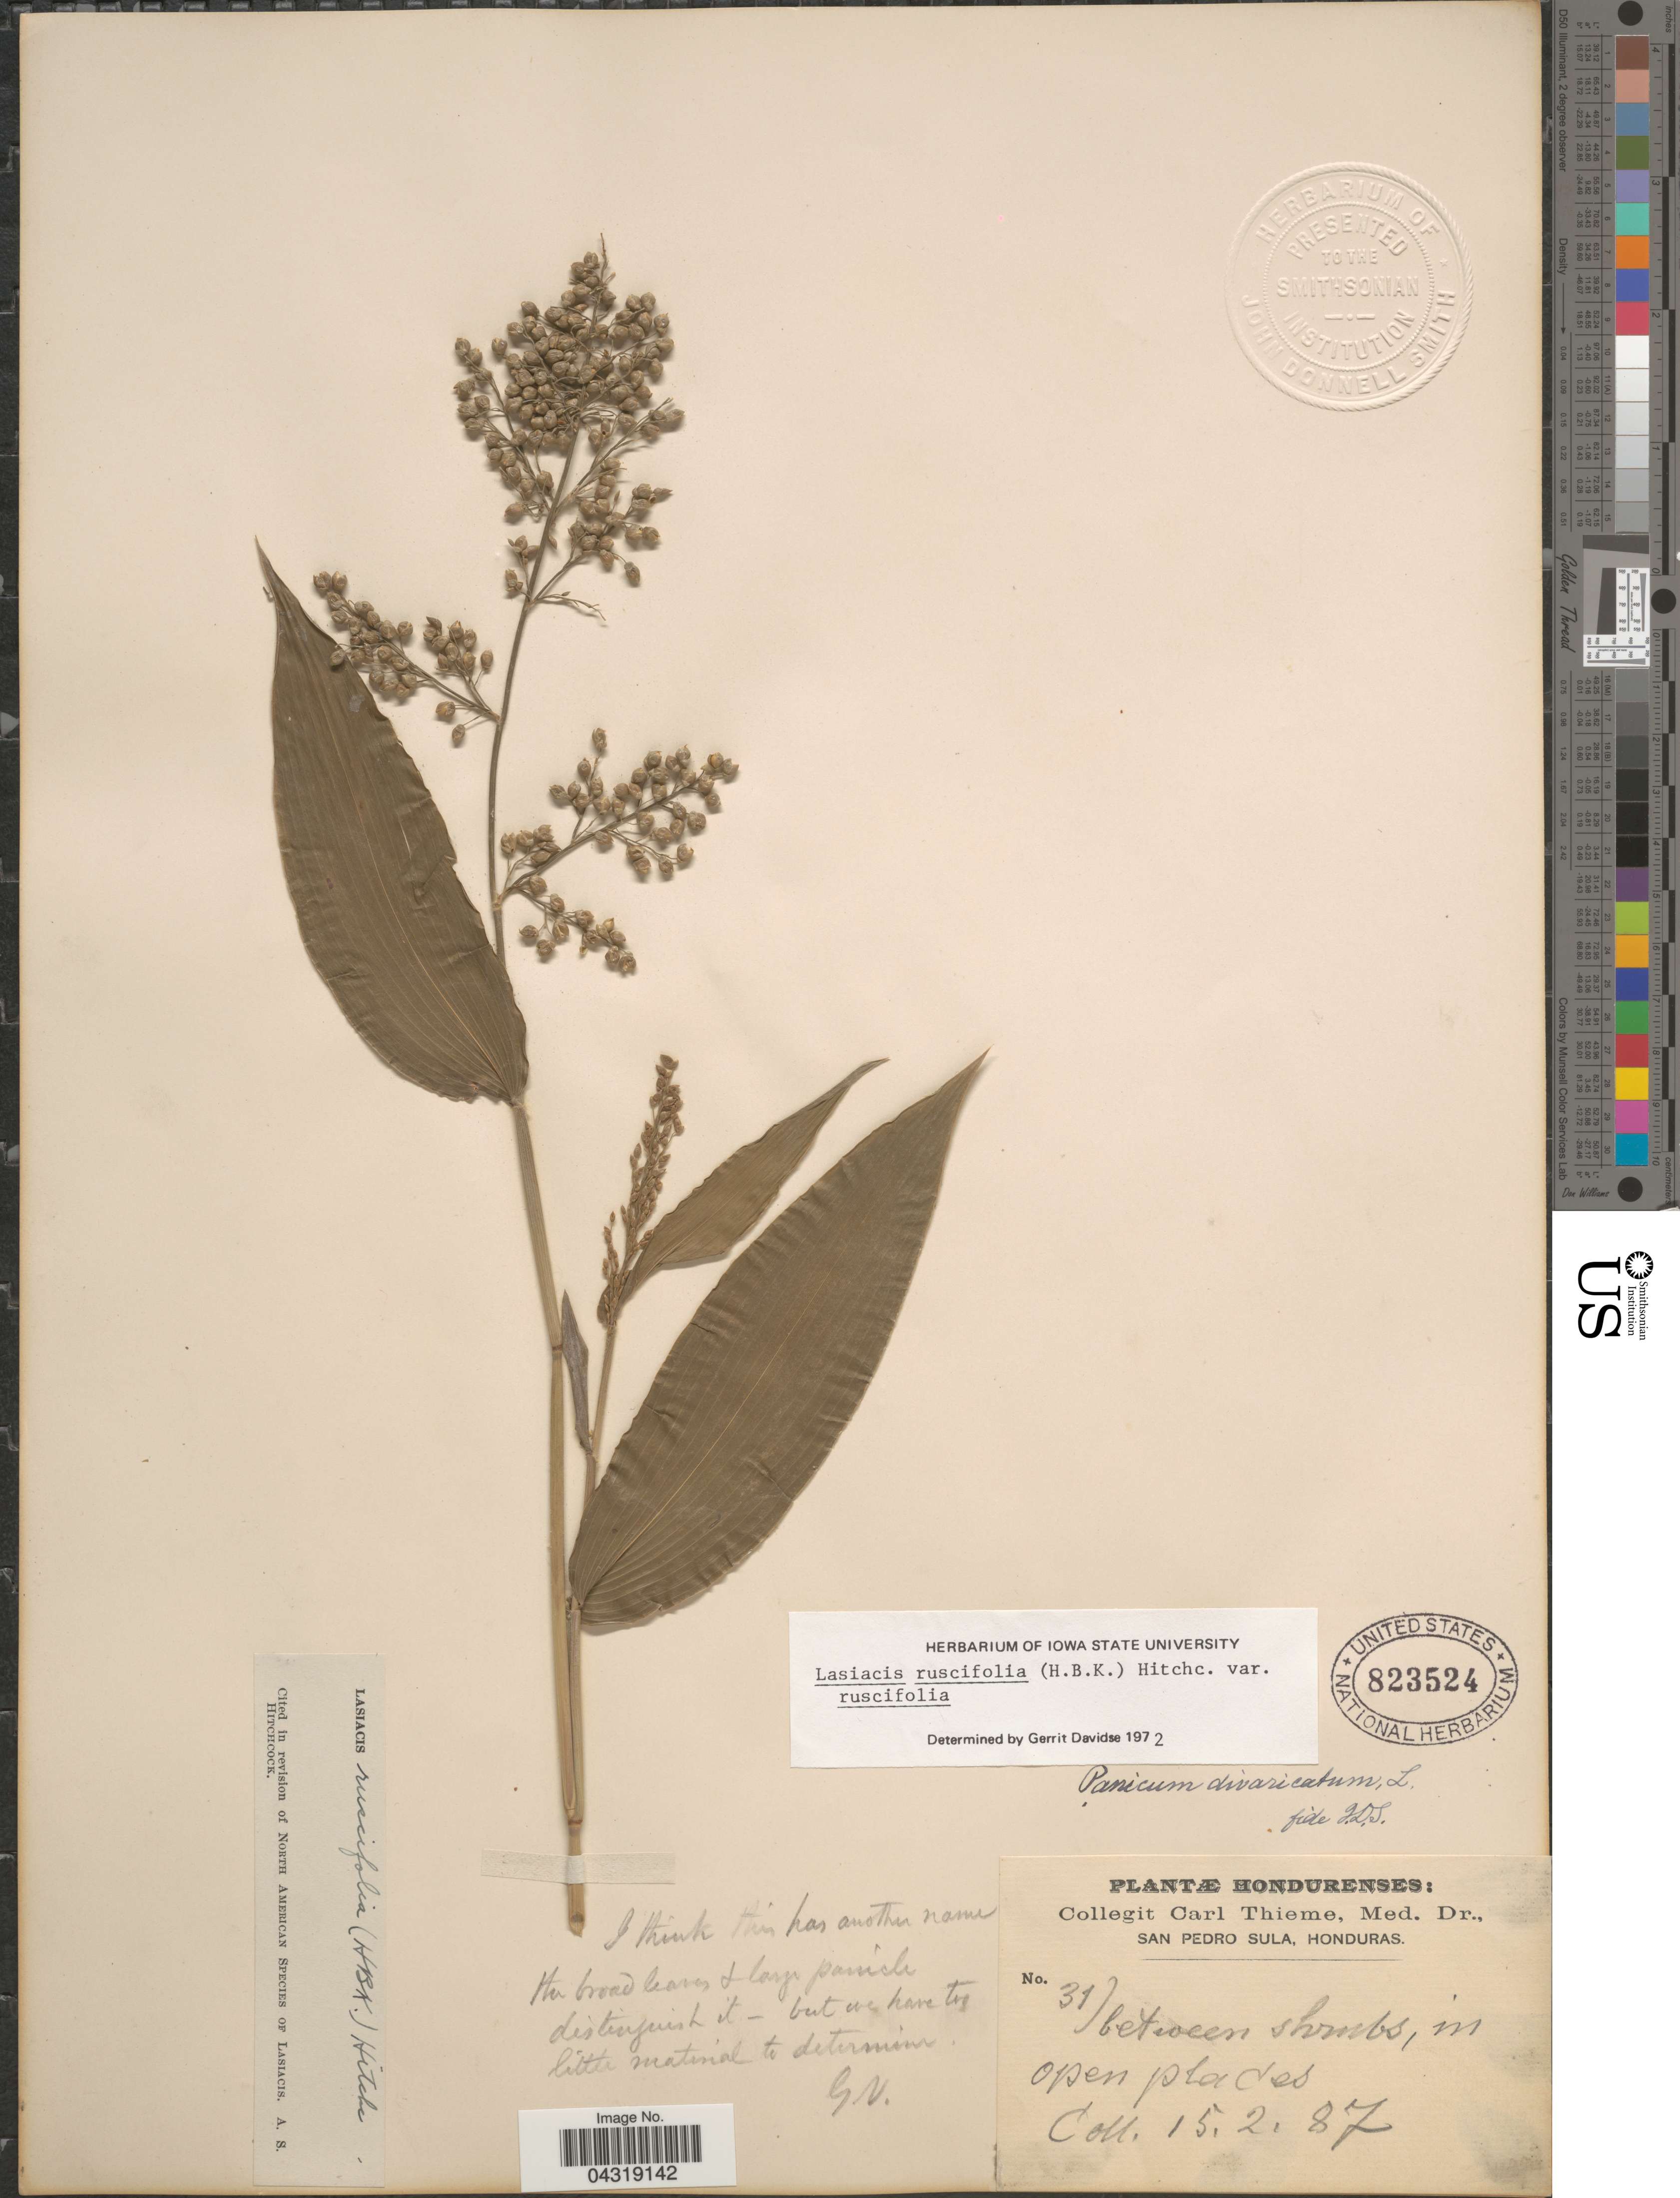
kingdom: Plantae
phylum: Tracheophyta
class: Liliopsida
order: Poales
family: Poaceae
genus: Lasiacis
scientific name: Lasiacis ruscifolia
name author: (Kunth) Hitchc.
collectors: C. Thieme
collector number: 317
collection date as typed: Transcribed d/m/y: 15/2/87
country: Honduras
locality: San Pedro Sula. [unsure placement]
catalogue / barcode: US 823524